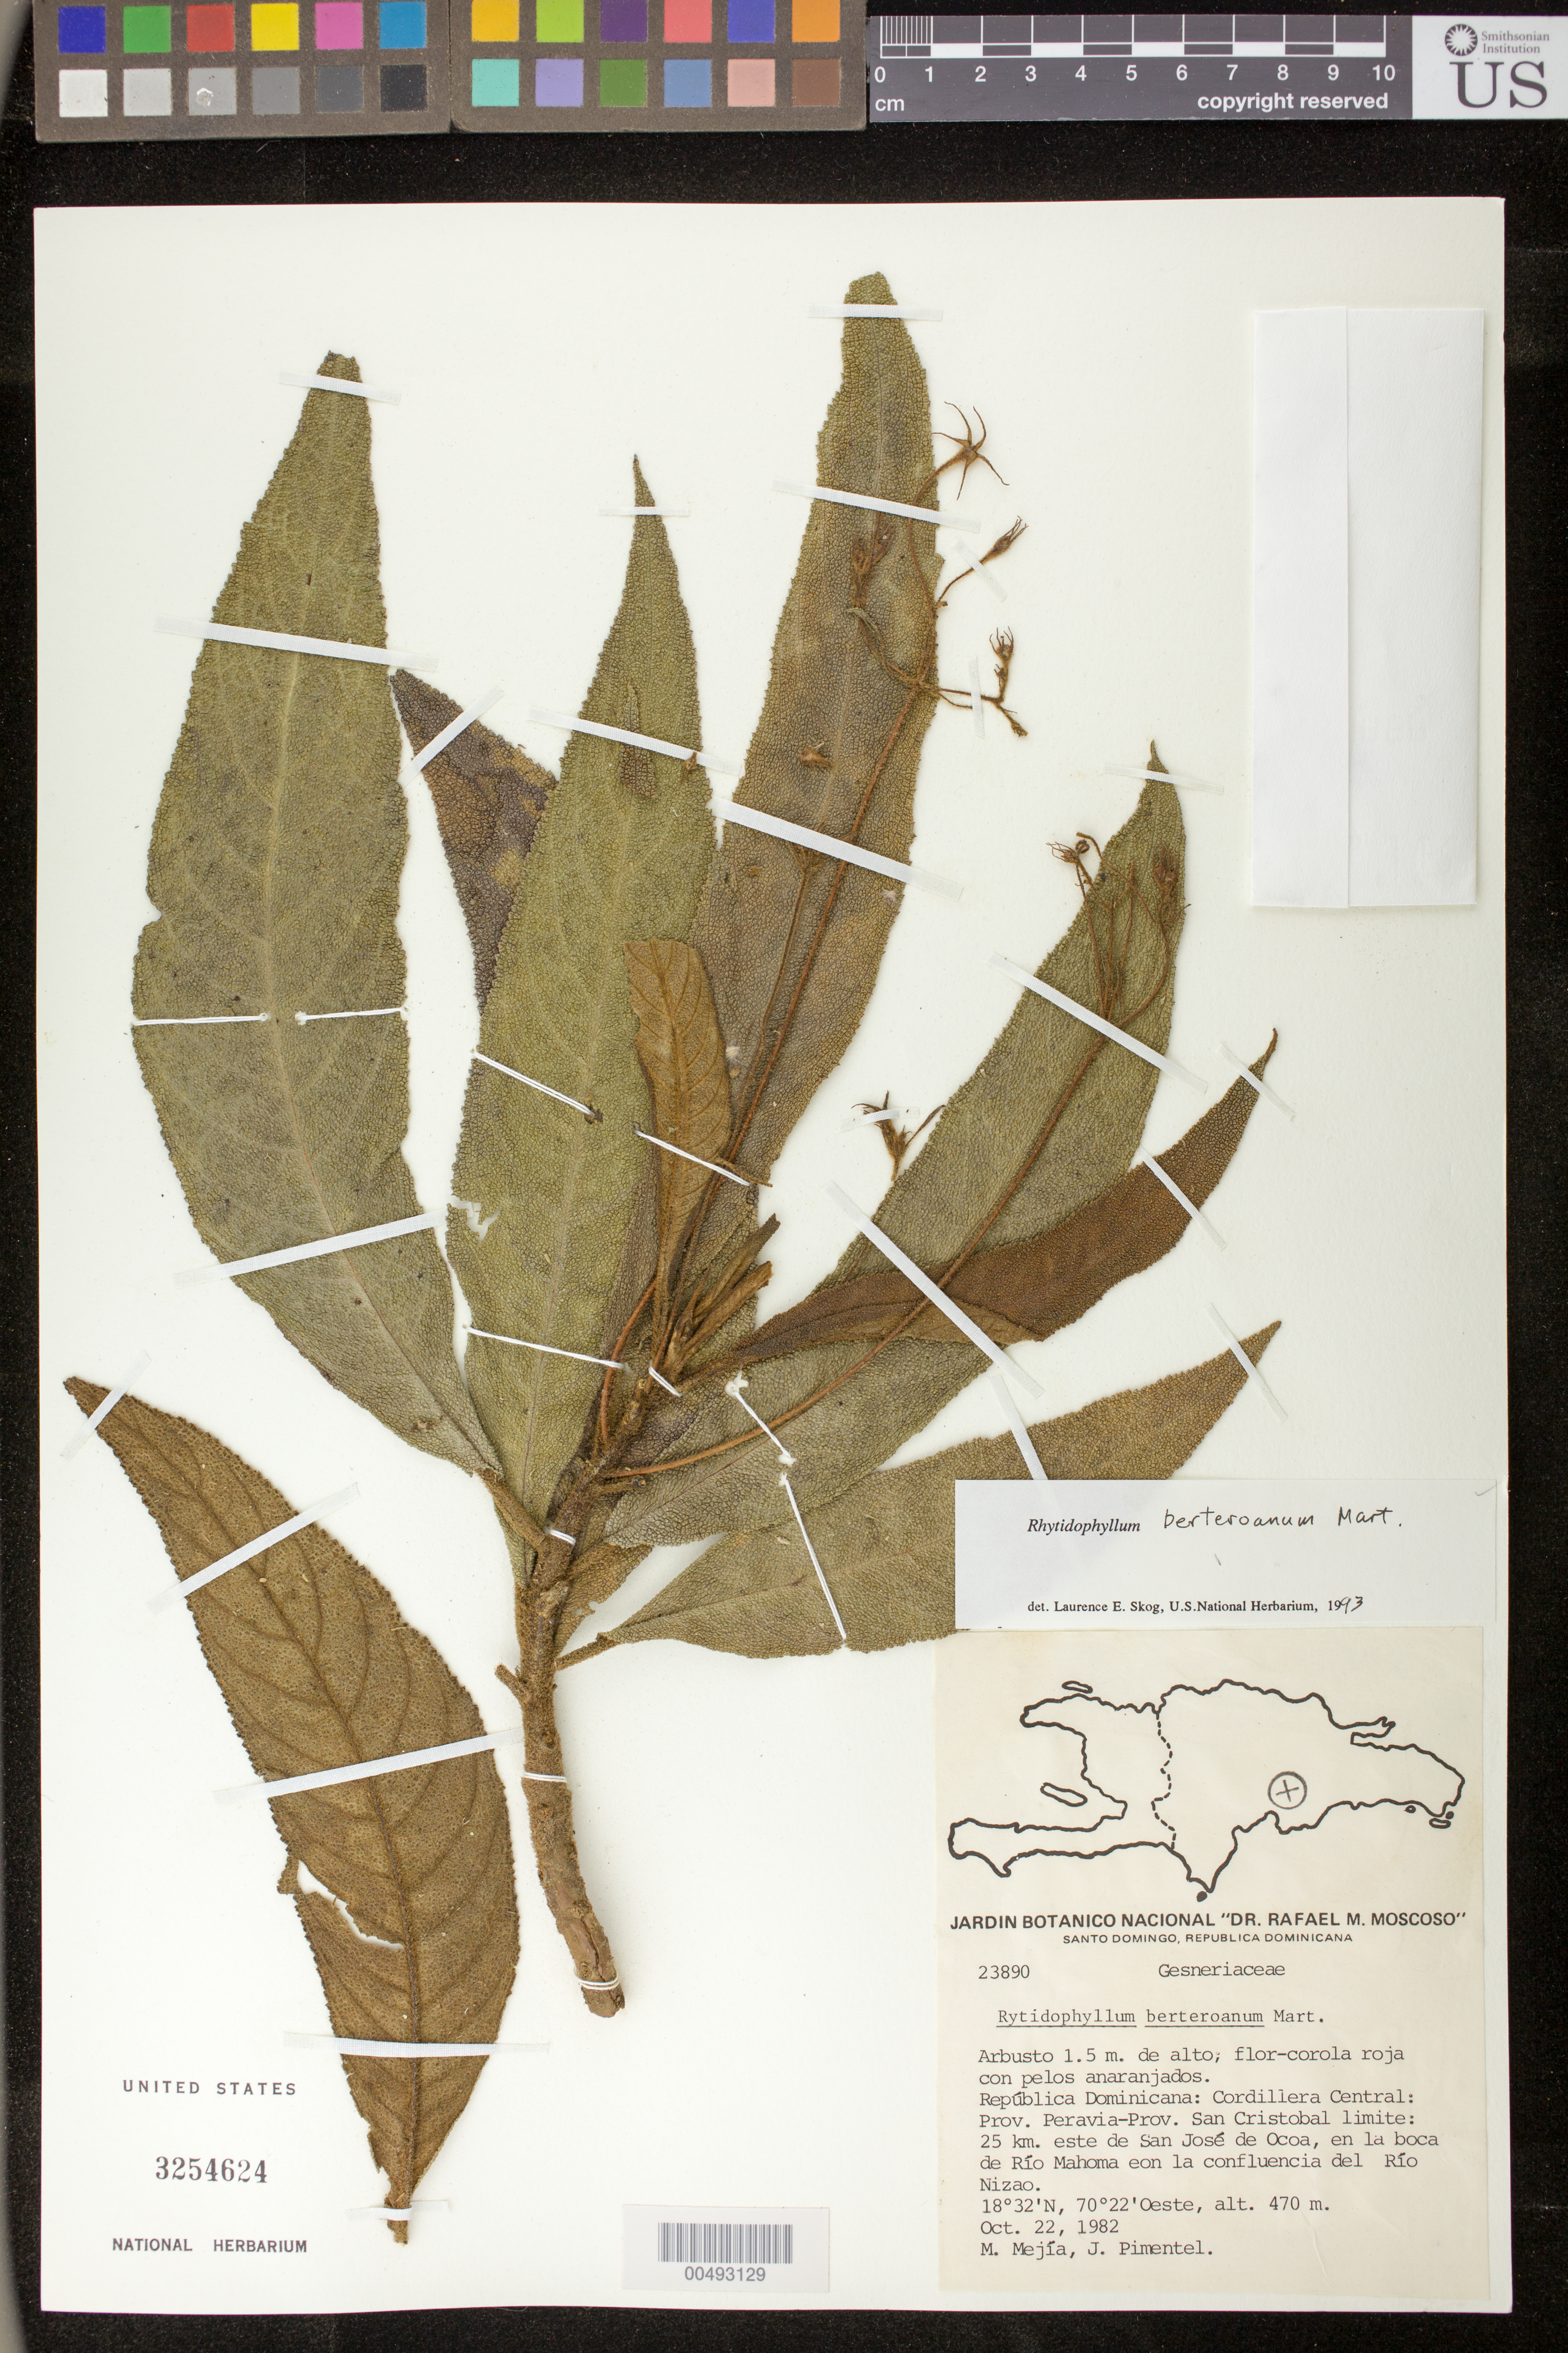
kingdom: Plantae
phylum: Tracheophyta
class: Magnoliopsida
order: Lamiales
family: Gesneriaceae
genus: Rhytidophyllum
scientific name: Rhytidophyllum berteroanum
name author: Mart.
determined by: Skog, Laurence E.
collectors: M. Mejia & J. Pimentel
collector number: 23890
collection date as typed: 22 Oct 1982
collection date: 1982-10-22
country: Dominican Republic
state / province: Peravia / San Cristóbal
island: Hispaniola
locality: Cordillera Central: Prov. Peravia-Prov. San Cristobal limite, 25 km E de San José de Ocoa, en la boca de Río Mahoma eon la confluencia del Río Nizao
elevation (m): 470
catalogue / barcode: US 3254624